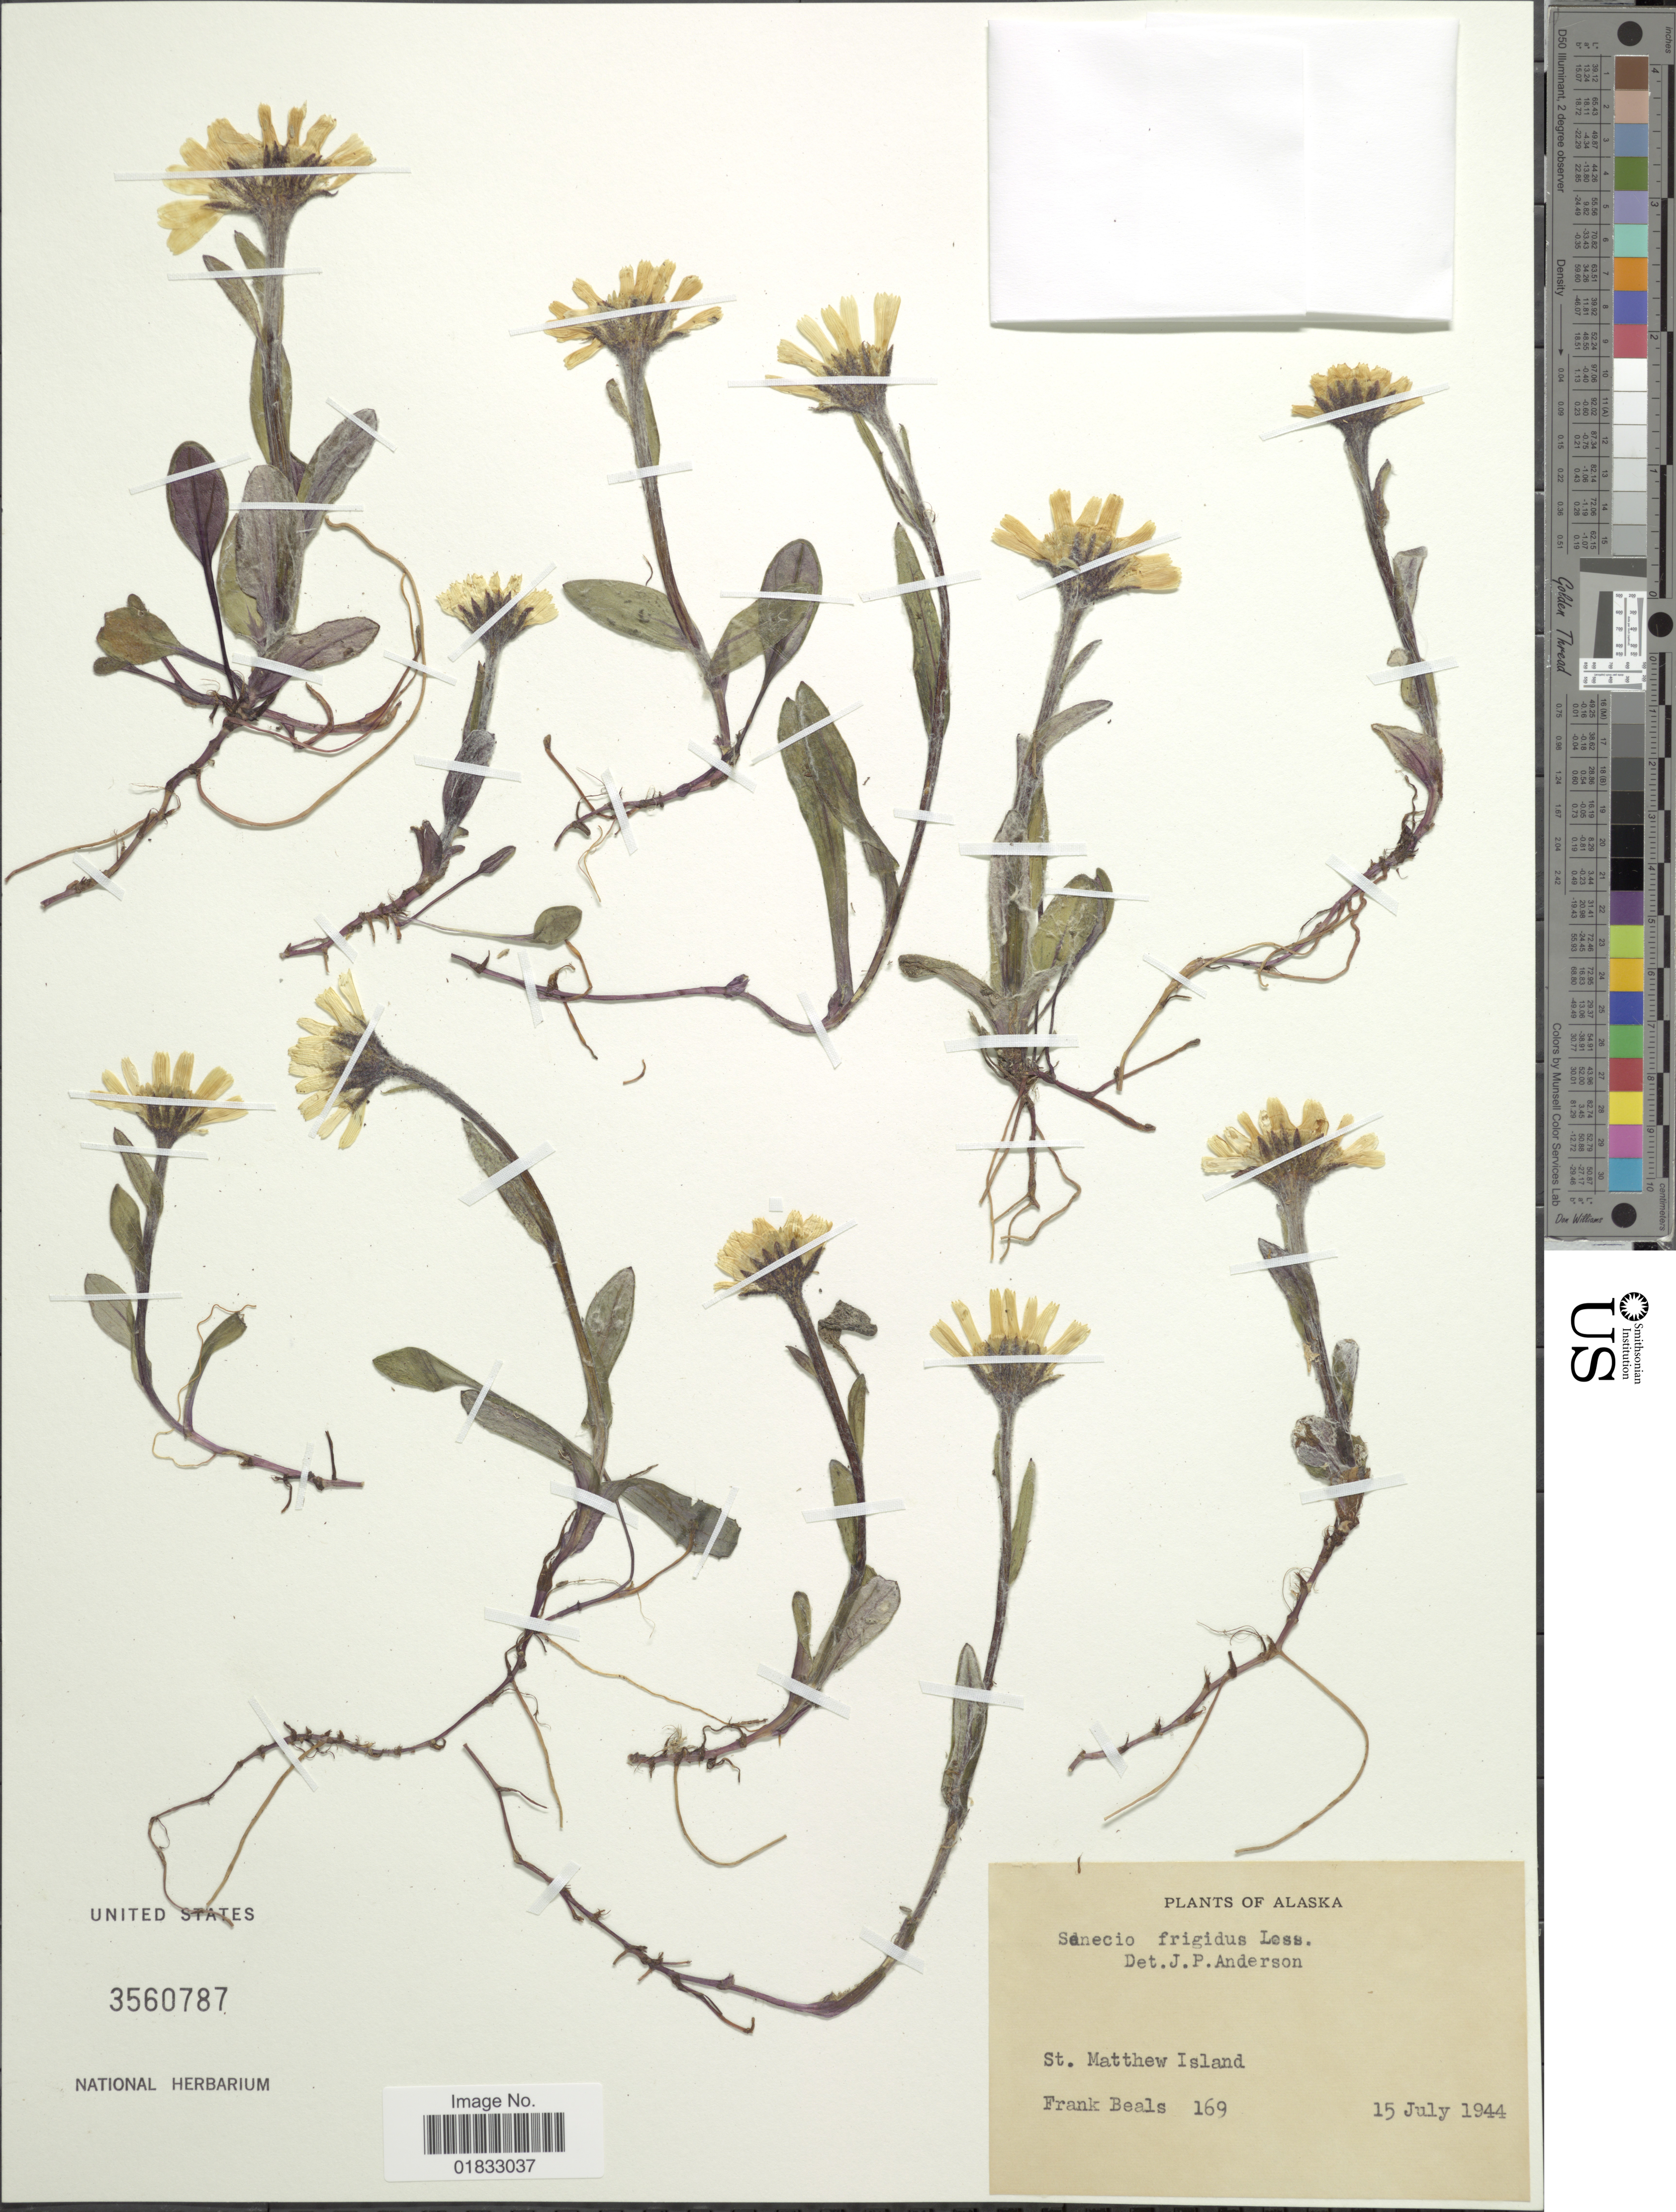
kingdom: Plantae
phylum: Tracheophyta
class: Magnoliopsida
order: Asterales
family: Asteraceae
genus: Tephroseris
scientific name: Tephroseris frigida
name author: (Richardson) Holub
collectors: F. Beals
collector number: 169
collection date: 1944-07-15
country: United States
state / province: Alaska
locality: St. Matthew Island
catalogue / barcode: US 3560787